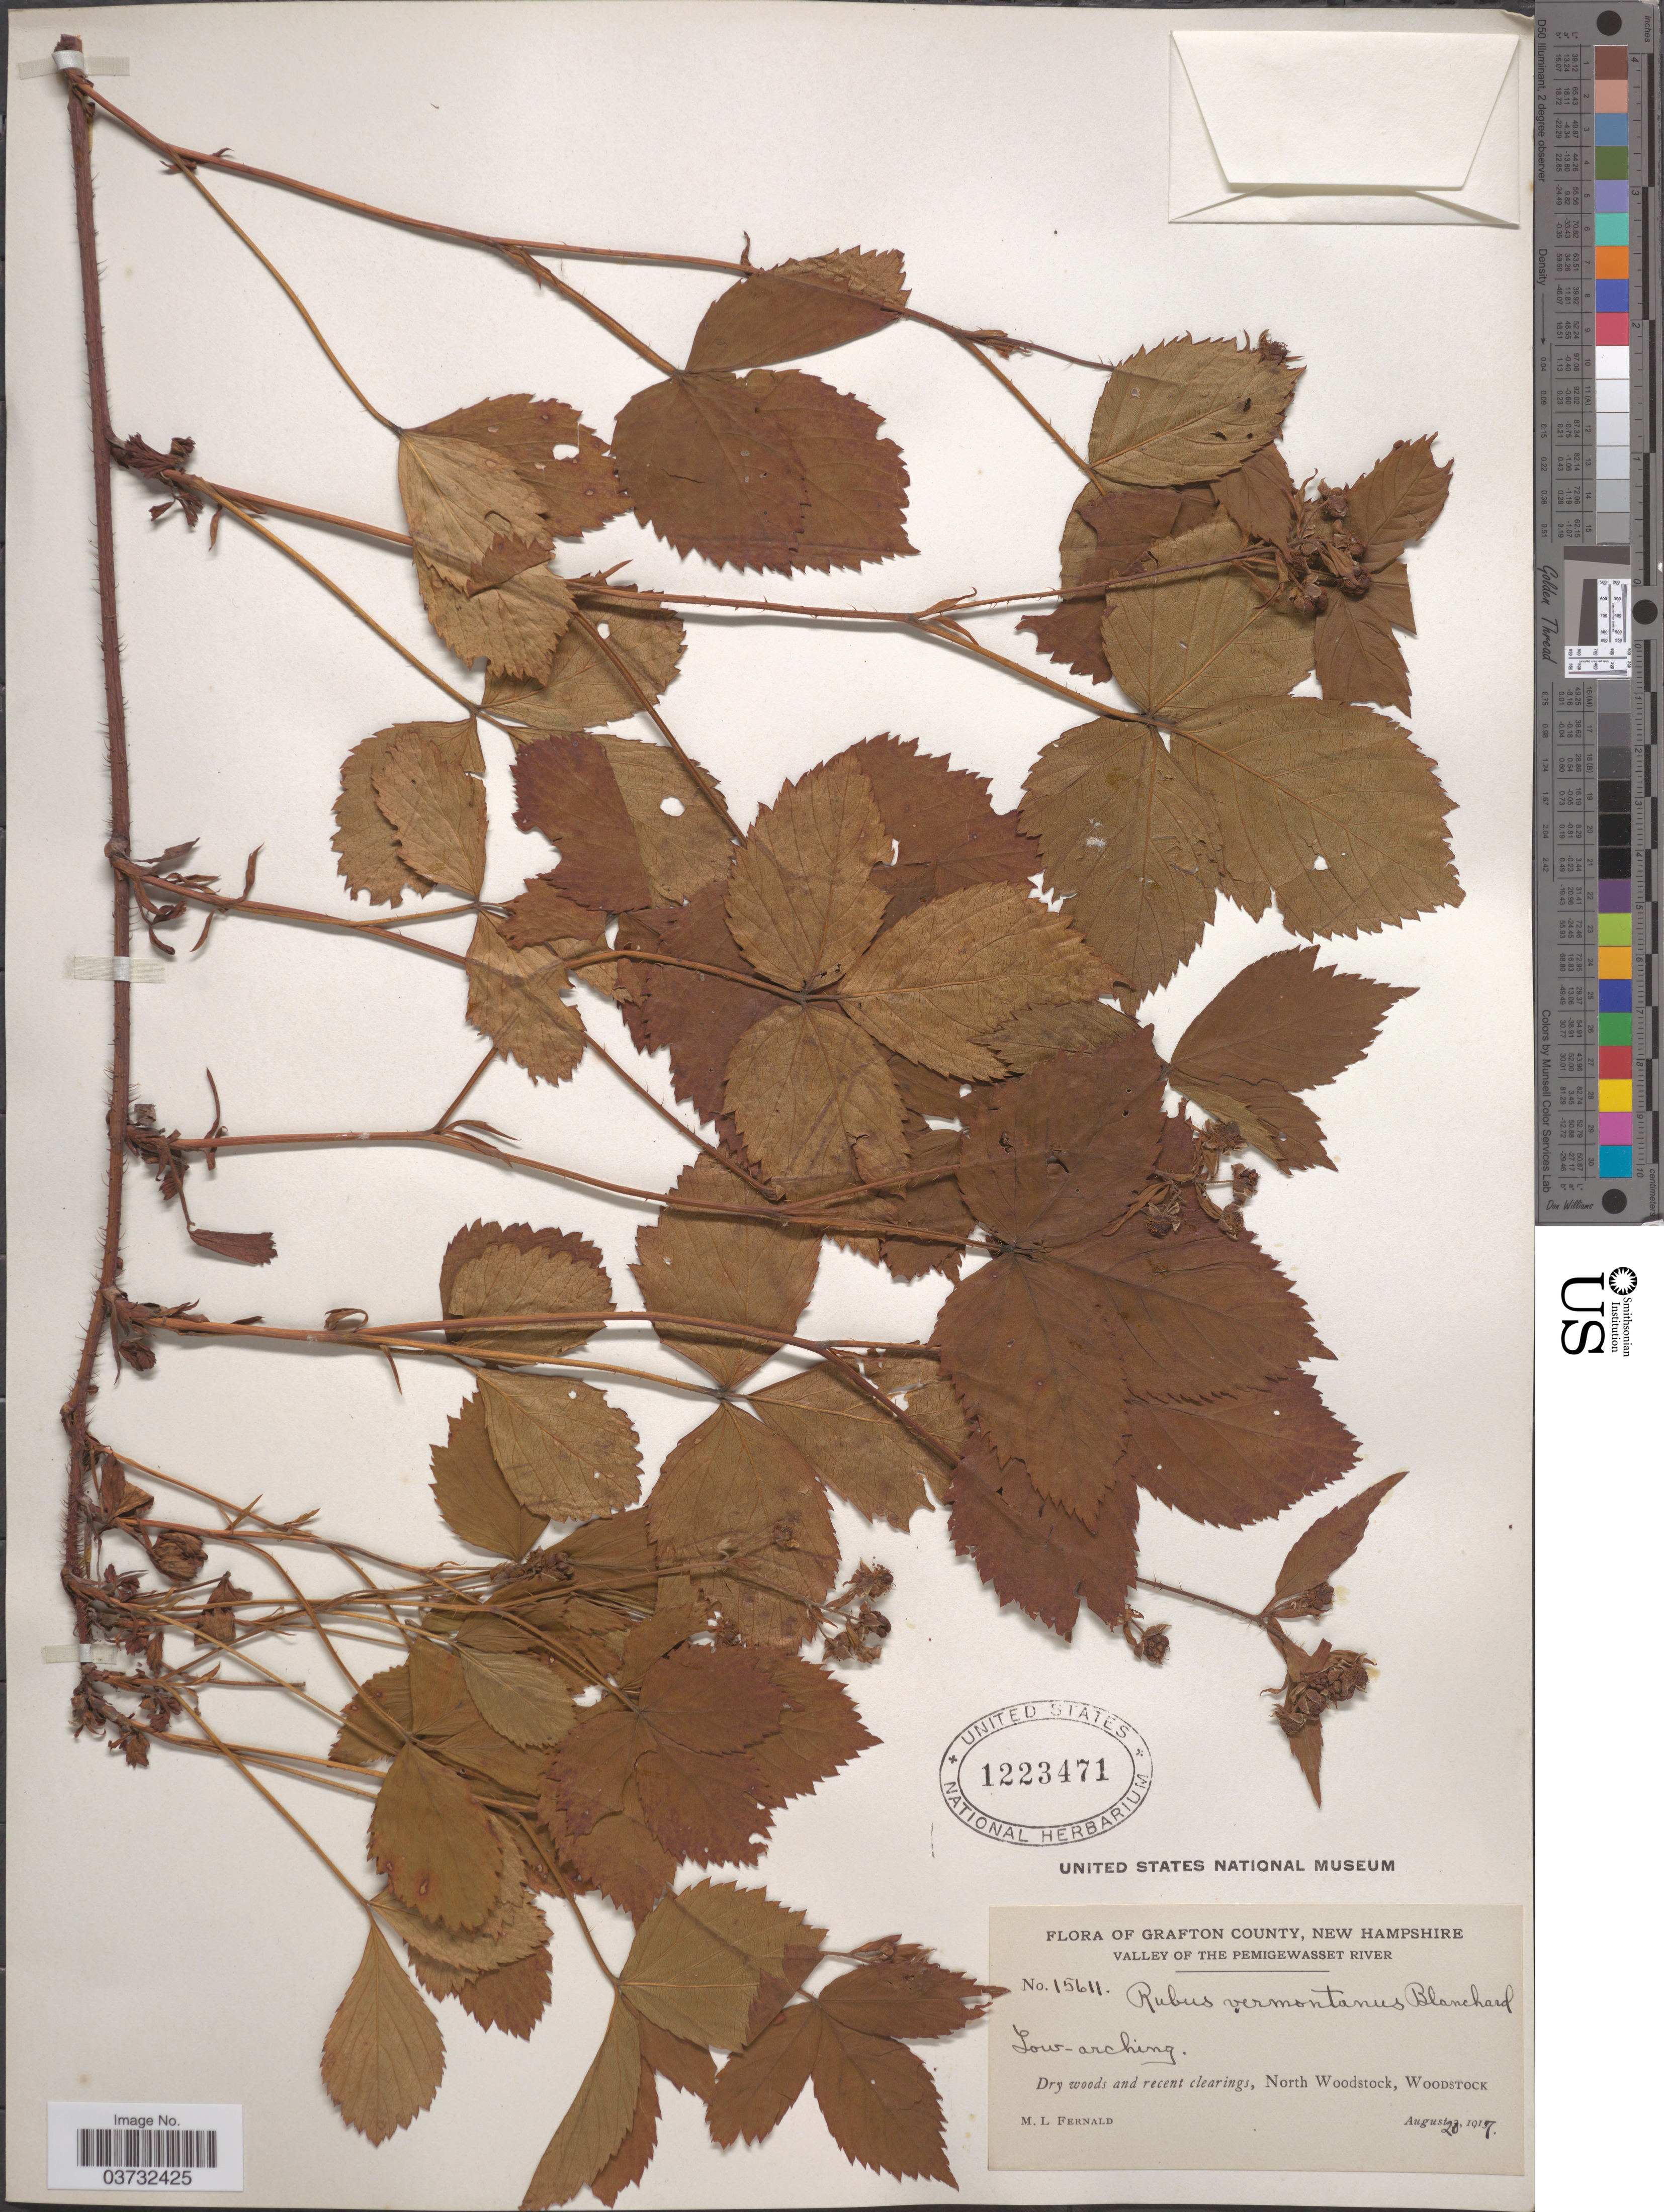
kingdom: Plantae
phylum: Tracheophyta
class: Magnoliopsida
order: Rosales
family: Rosaceae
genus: Rubus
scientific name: Rubus vermontanus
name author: Blanch.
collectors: M. L. Fernald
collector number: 15611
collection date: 1917-08-20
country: United States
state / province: New Hampshire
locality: Grafton County. Valley of the Pemigewasset River. North Woodstock, Woodstock.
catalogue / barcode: US 1223471